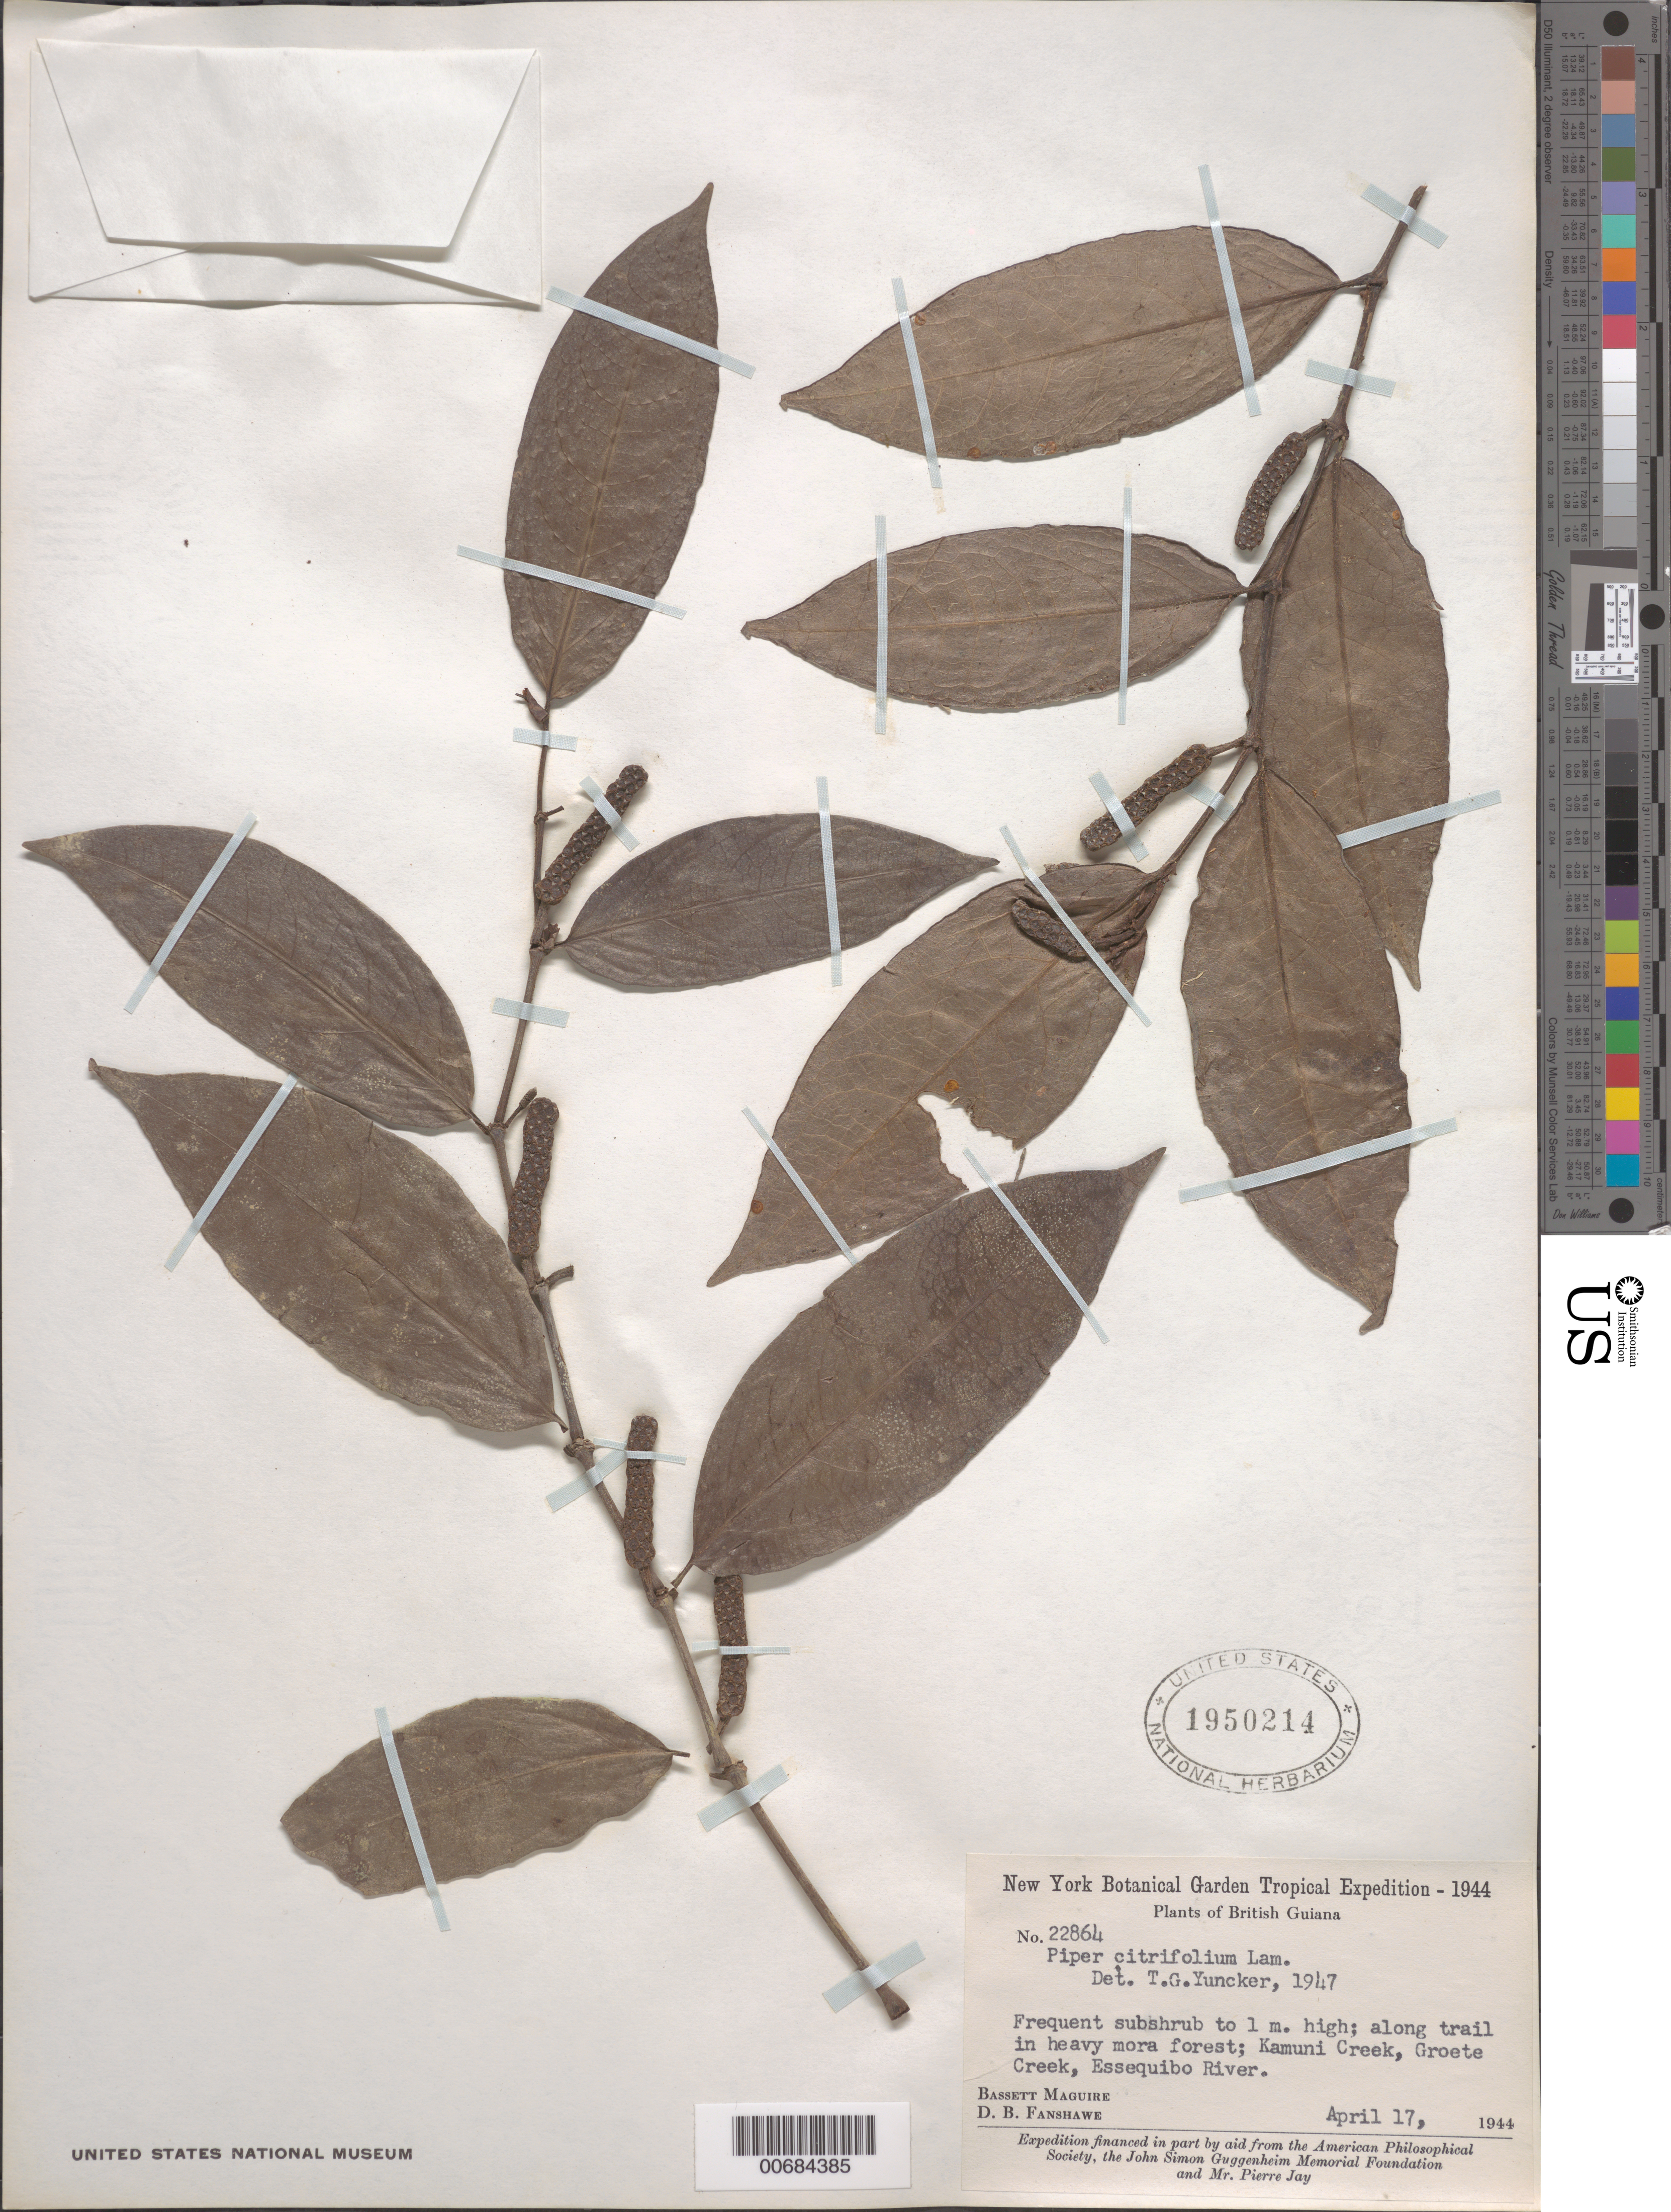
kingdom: Plantae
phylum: Tracheophyta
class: Magnoliopsida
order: Piperales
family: Piperaceae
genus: Piper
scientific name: Piper citrifolium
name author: Lam.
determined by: Yuncker, T. G.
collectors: B. Maguire & D. B. Fanshawe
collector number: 22864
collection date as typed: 17-Apr-44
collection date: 1944-04-17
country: Guyana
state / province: Essequibo Isl-W. Demerara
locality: Kamuni Creek, Groete Creek, Essequibo River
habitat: Along trail in heavy Mora forest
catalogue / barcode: US 1950214